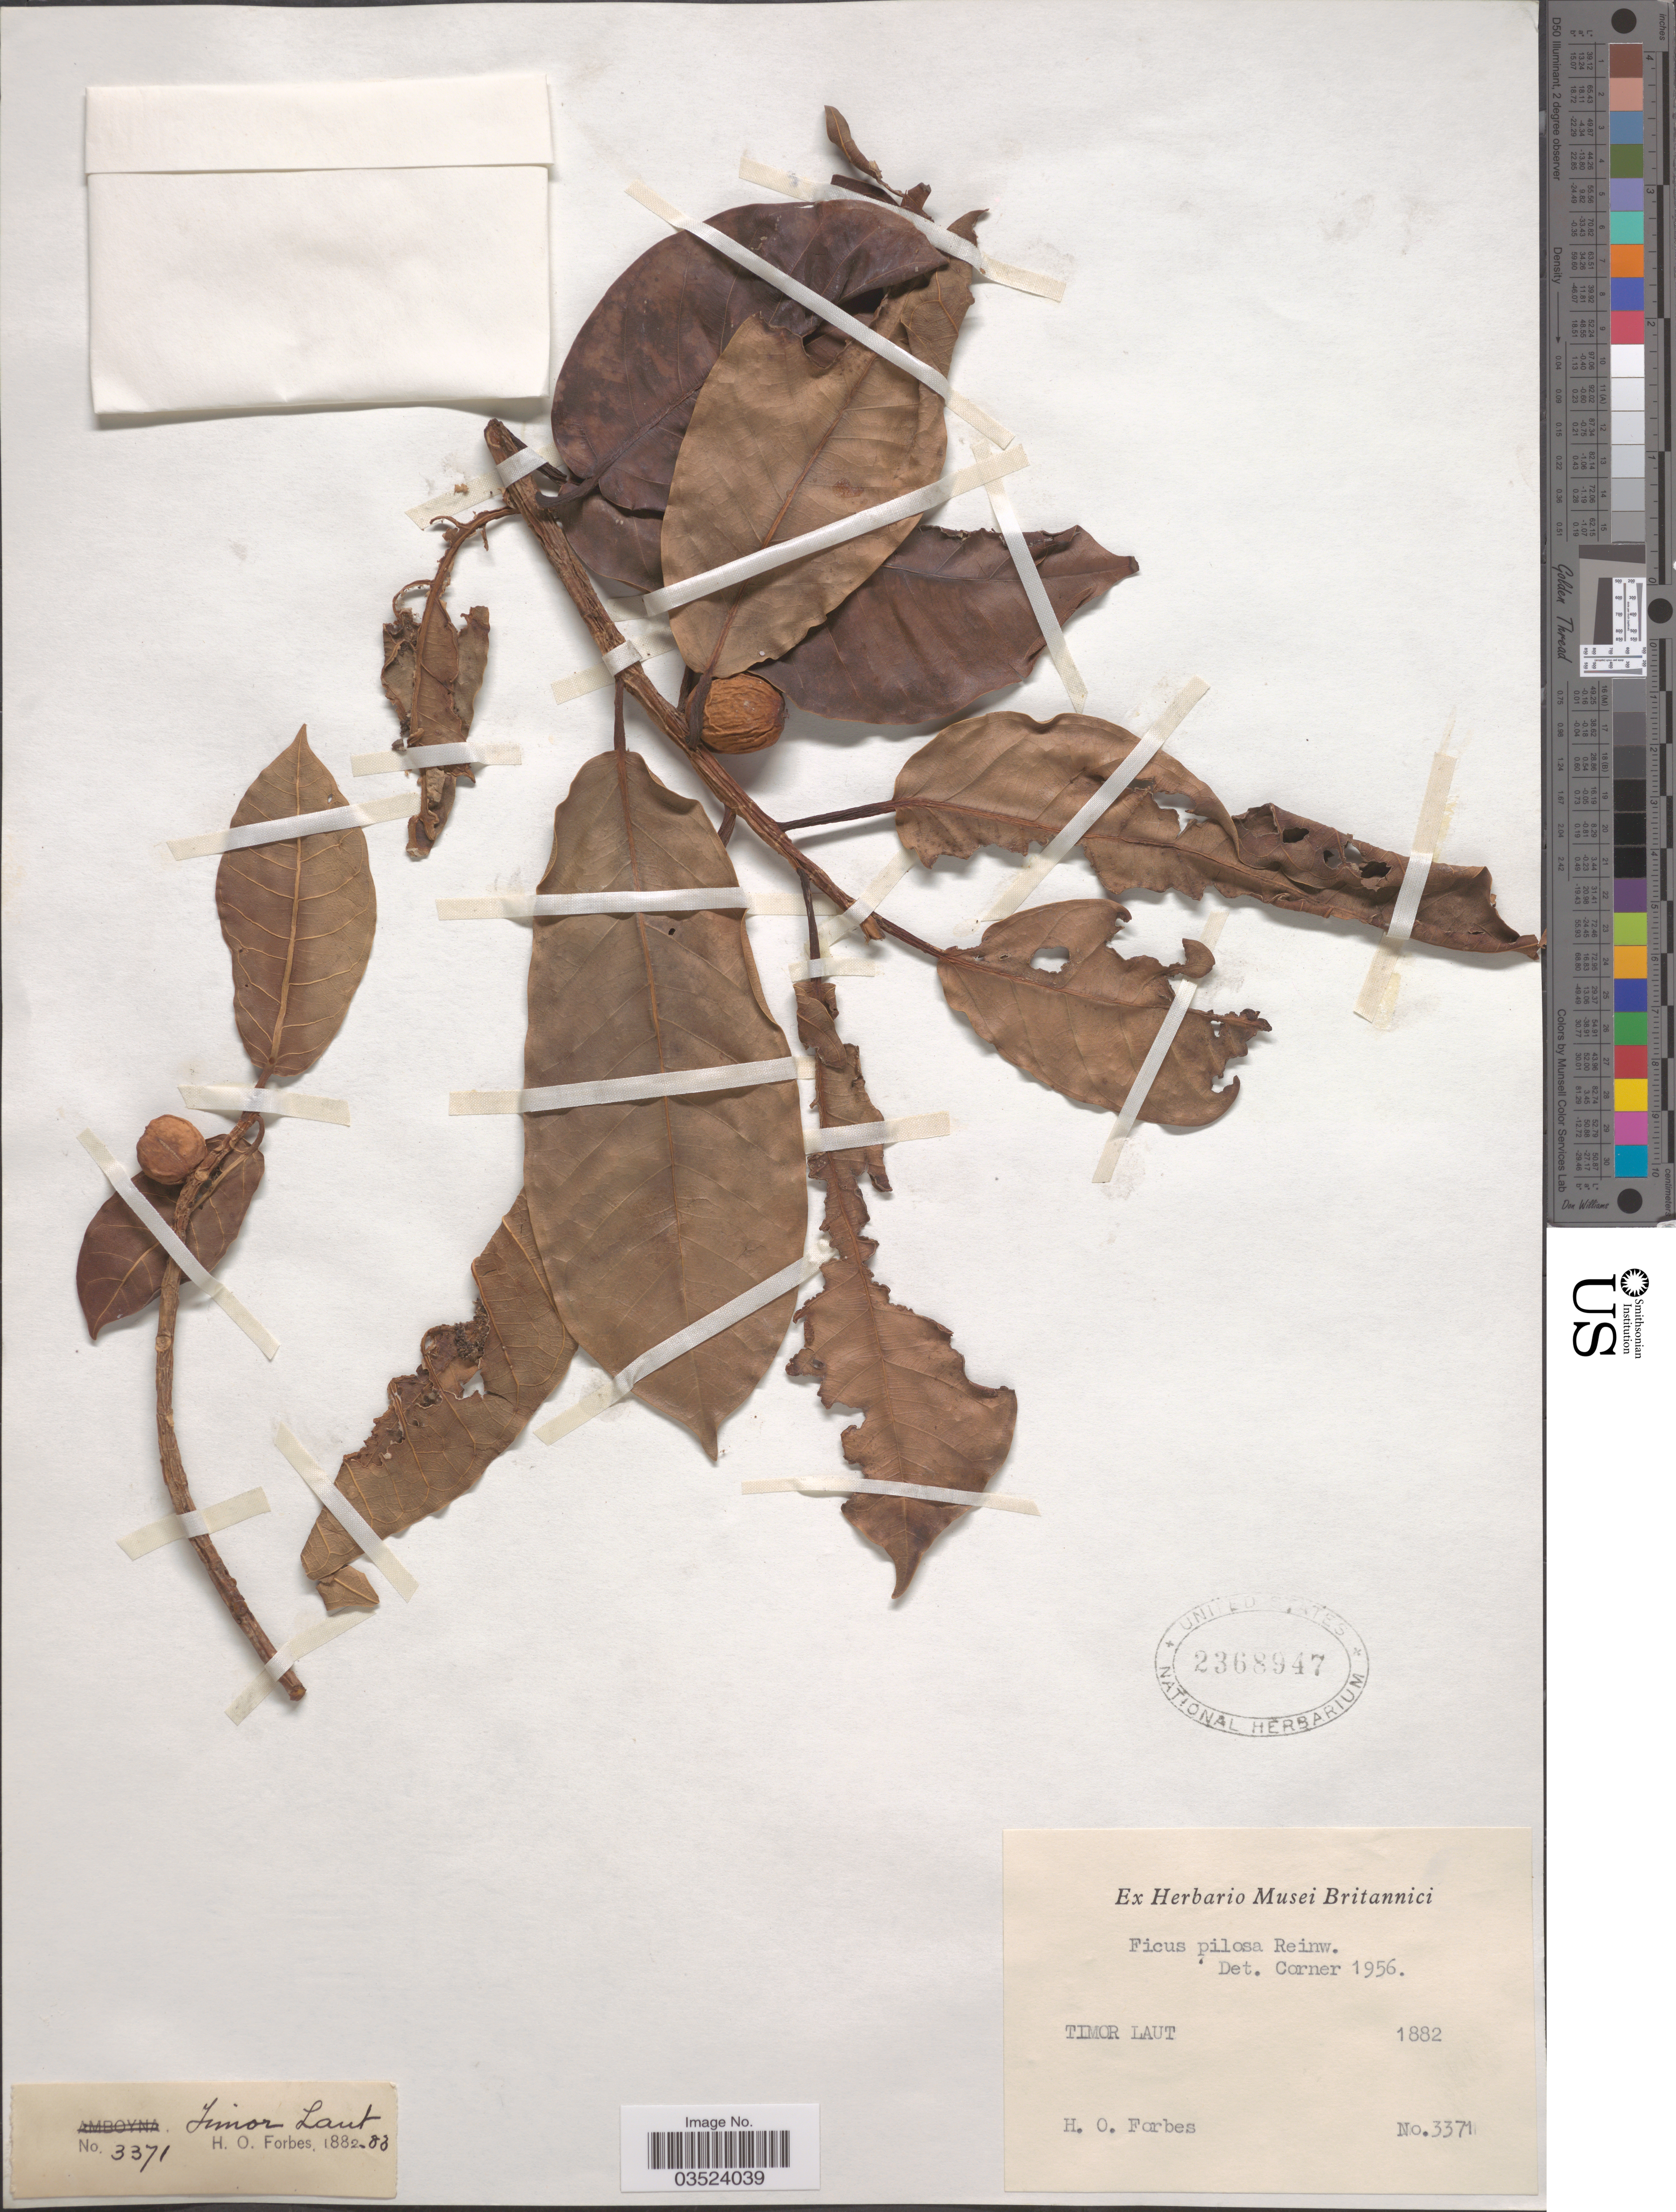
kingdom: Plantae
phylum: Tracheophyta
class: Magnoliopsida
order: Rosales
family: Moraceae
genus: Ficus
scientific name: Ficus pilosa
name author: Reinw. ex Blume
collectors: H. O. Forbes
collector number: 3371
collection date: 1882/1888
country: Indonesia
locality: Timor Laut.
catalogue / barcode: US 2368947